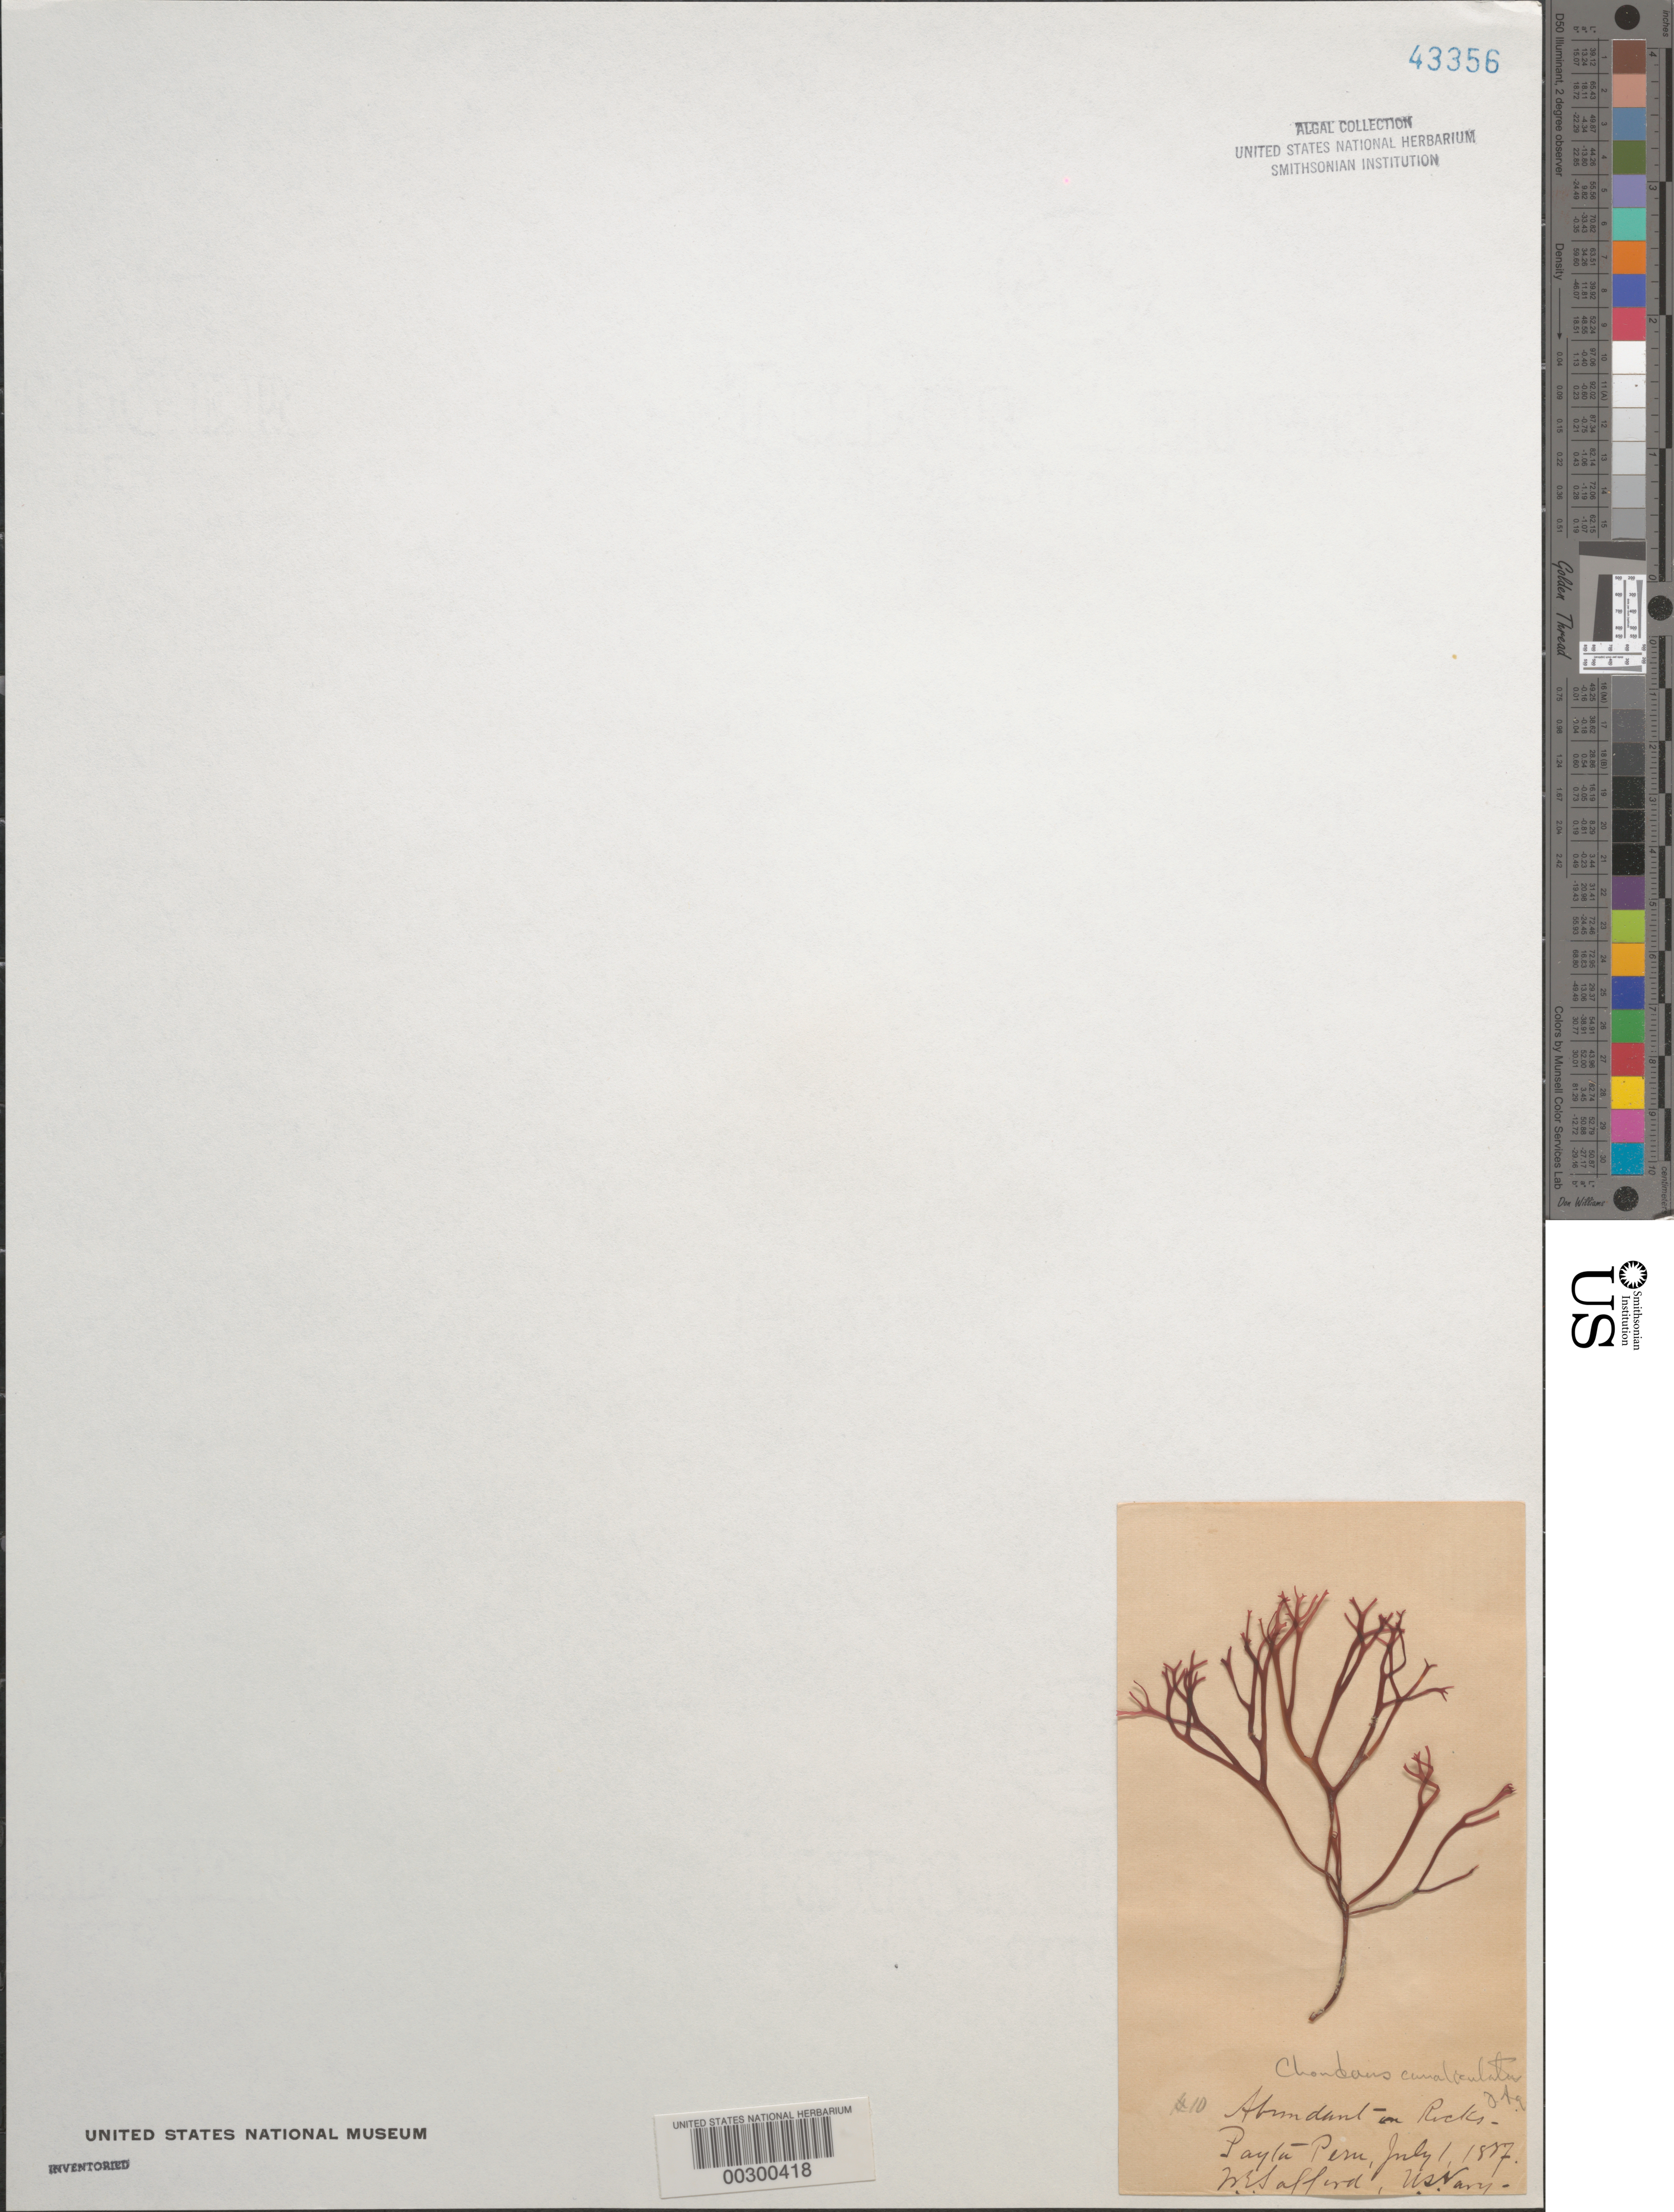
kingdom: Plantae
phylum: Rhodophyta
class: Florideophyceae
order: Gigartinales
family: Gigartinaceae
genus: Mazzaella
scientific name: Mazzaella canaliculata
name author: (C. Agardh) Arakaki & M.E.Ramírez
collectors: W. E. Safford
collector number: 10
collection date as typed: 01 Jul 1887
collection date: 1887-07-01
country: Peru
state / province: Piura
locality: Paita (Payta)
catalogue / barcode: US 43356